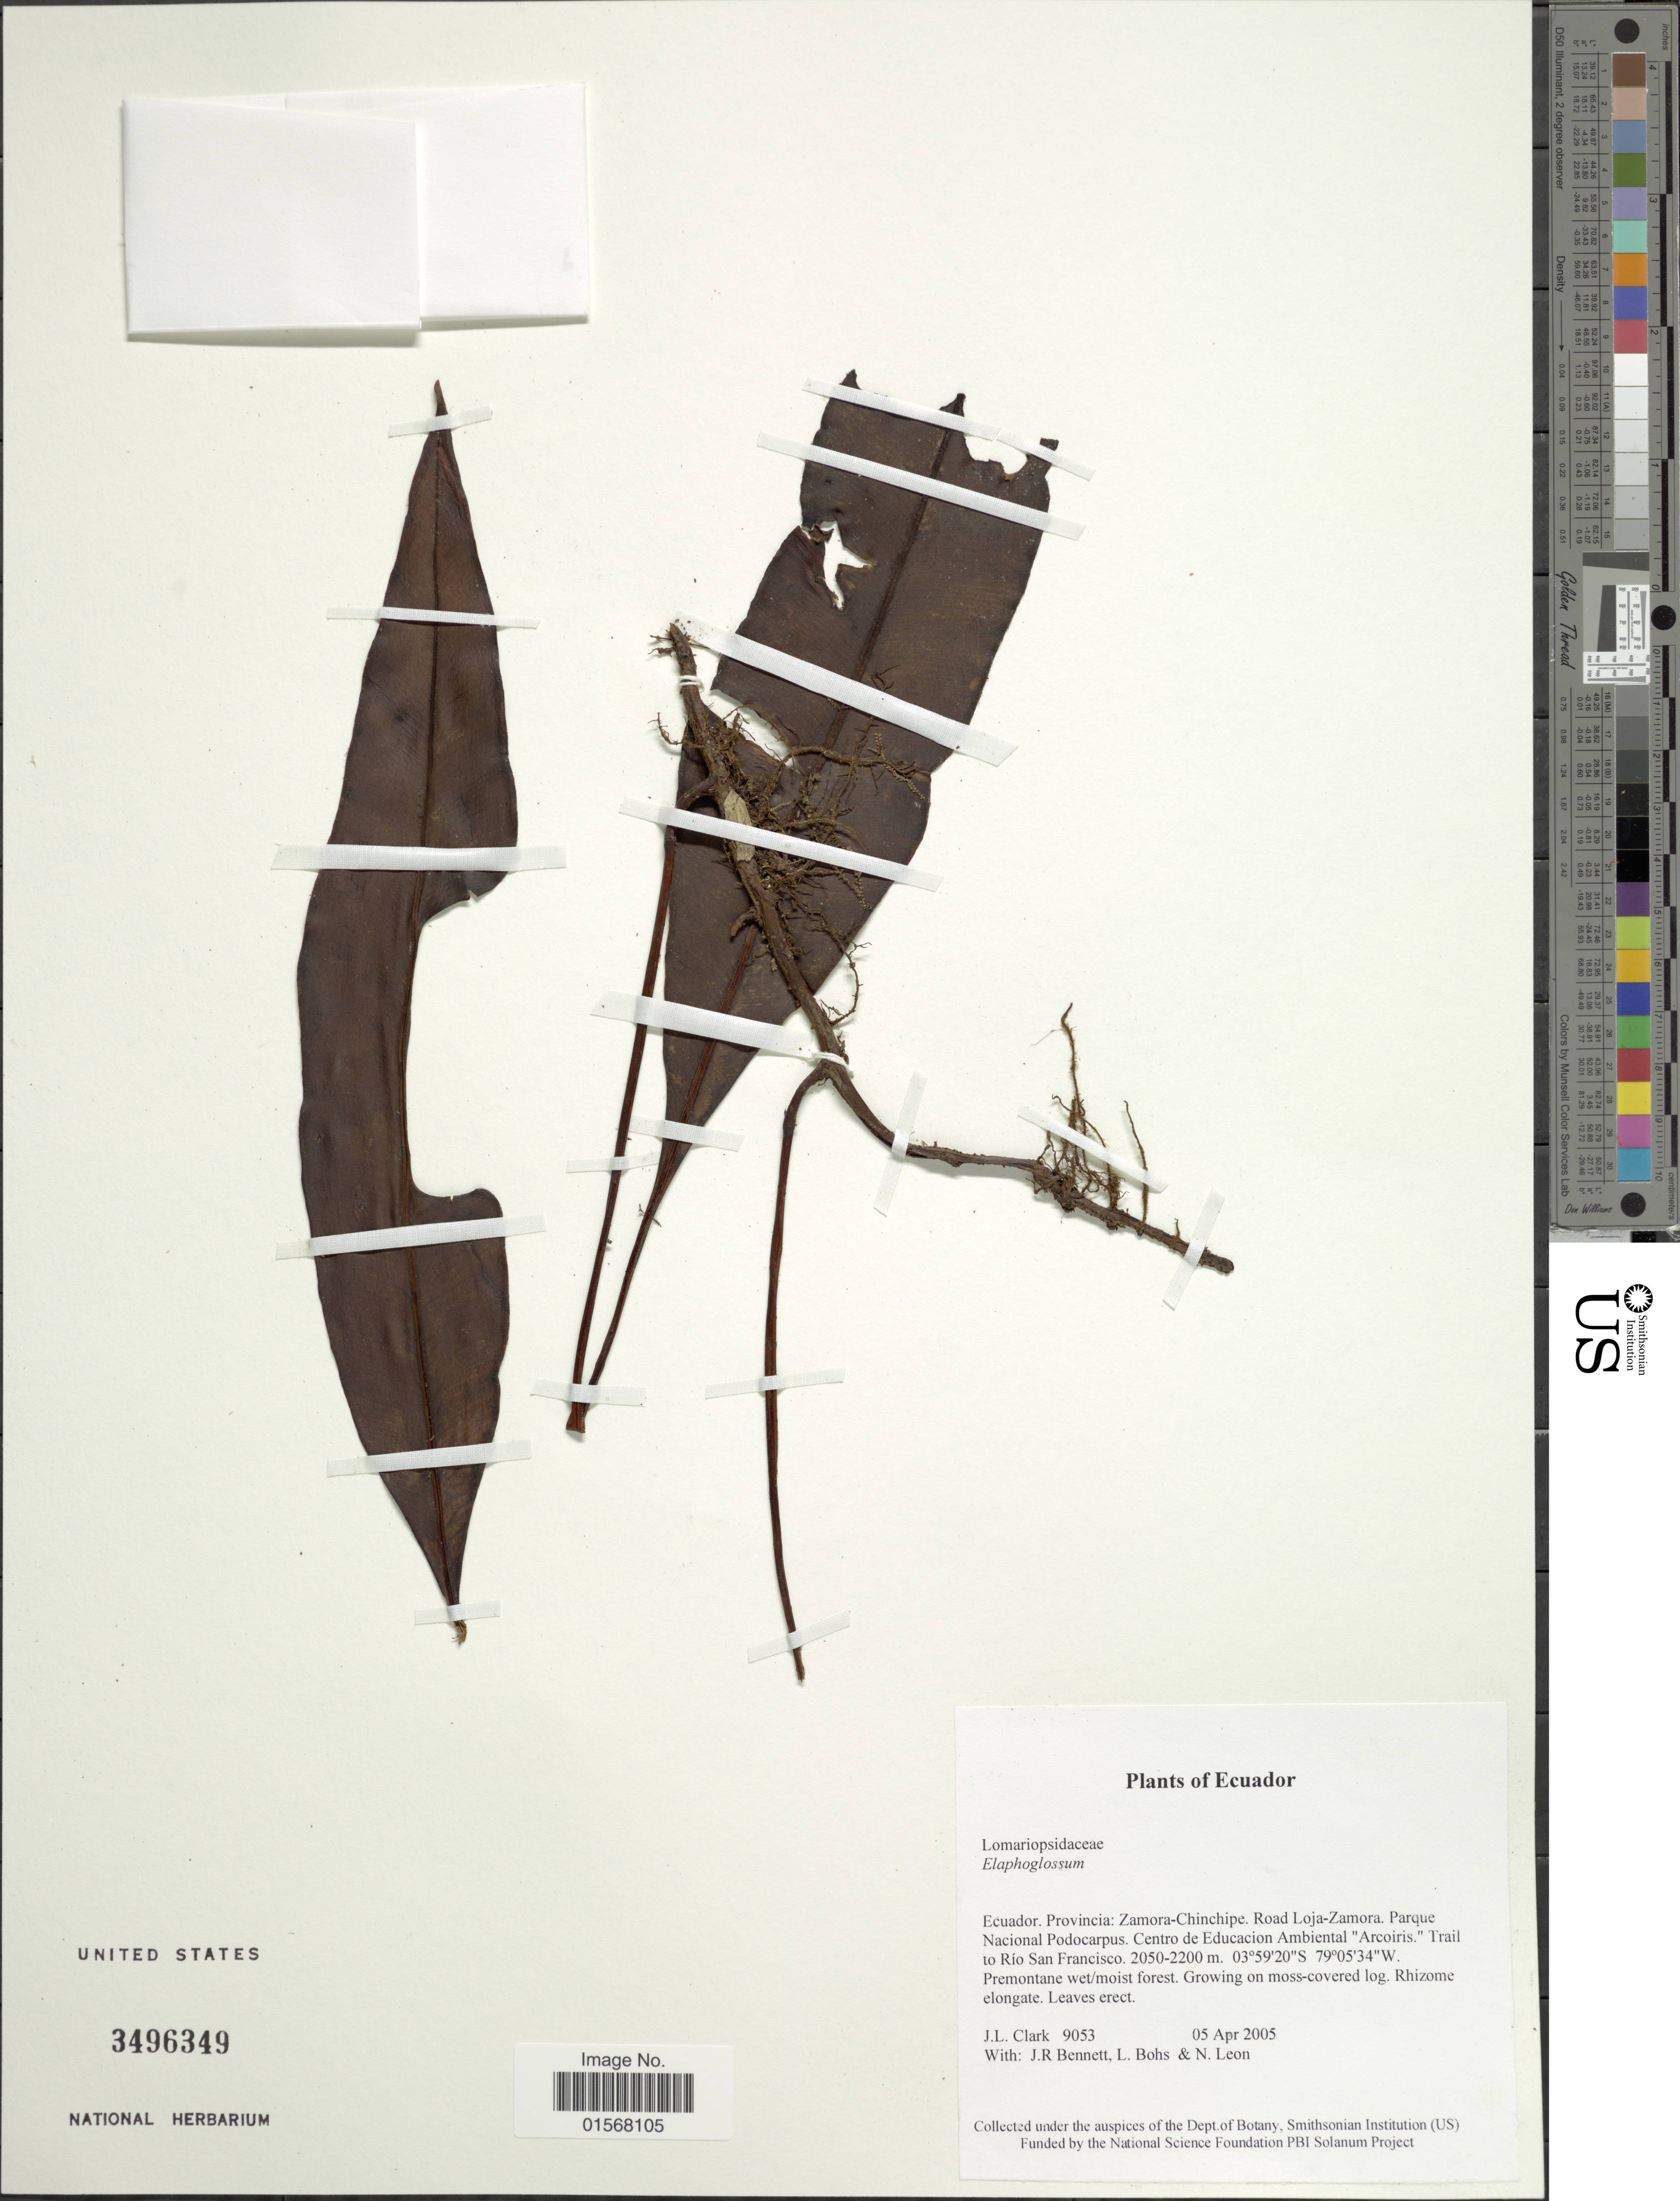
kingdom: Plantae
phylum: Tracheophyta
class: Polypodiopsida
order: Polypodiales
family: Dryopteridaceae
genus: Elaphoglossum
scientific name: Elaphoglossum sp.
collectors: J. L. Clark, J. R. Bennett, L. A. Bohs & N. Leon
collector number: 9053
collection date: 2005-02-05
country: Ecuador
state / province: Zamora-Chinchipe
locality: Ecuador, Provincia: Zamora-Chinchipe, road Loja-Zamora, parque Nacional Podocarpus, Centro de Educacion Ambiental " Arcoiris" trail to Rio San Francisco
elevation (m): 2050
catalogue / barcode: US 3496349